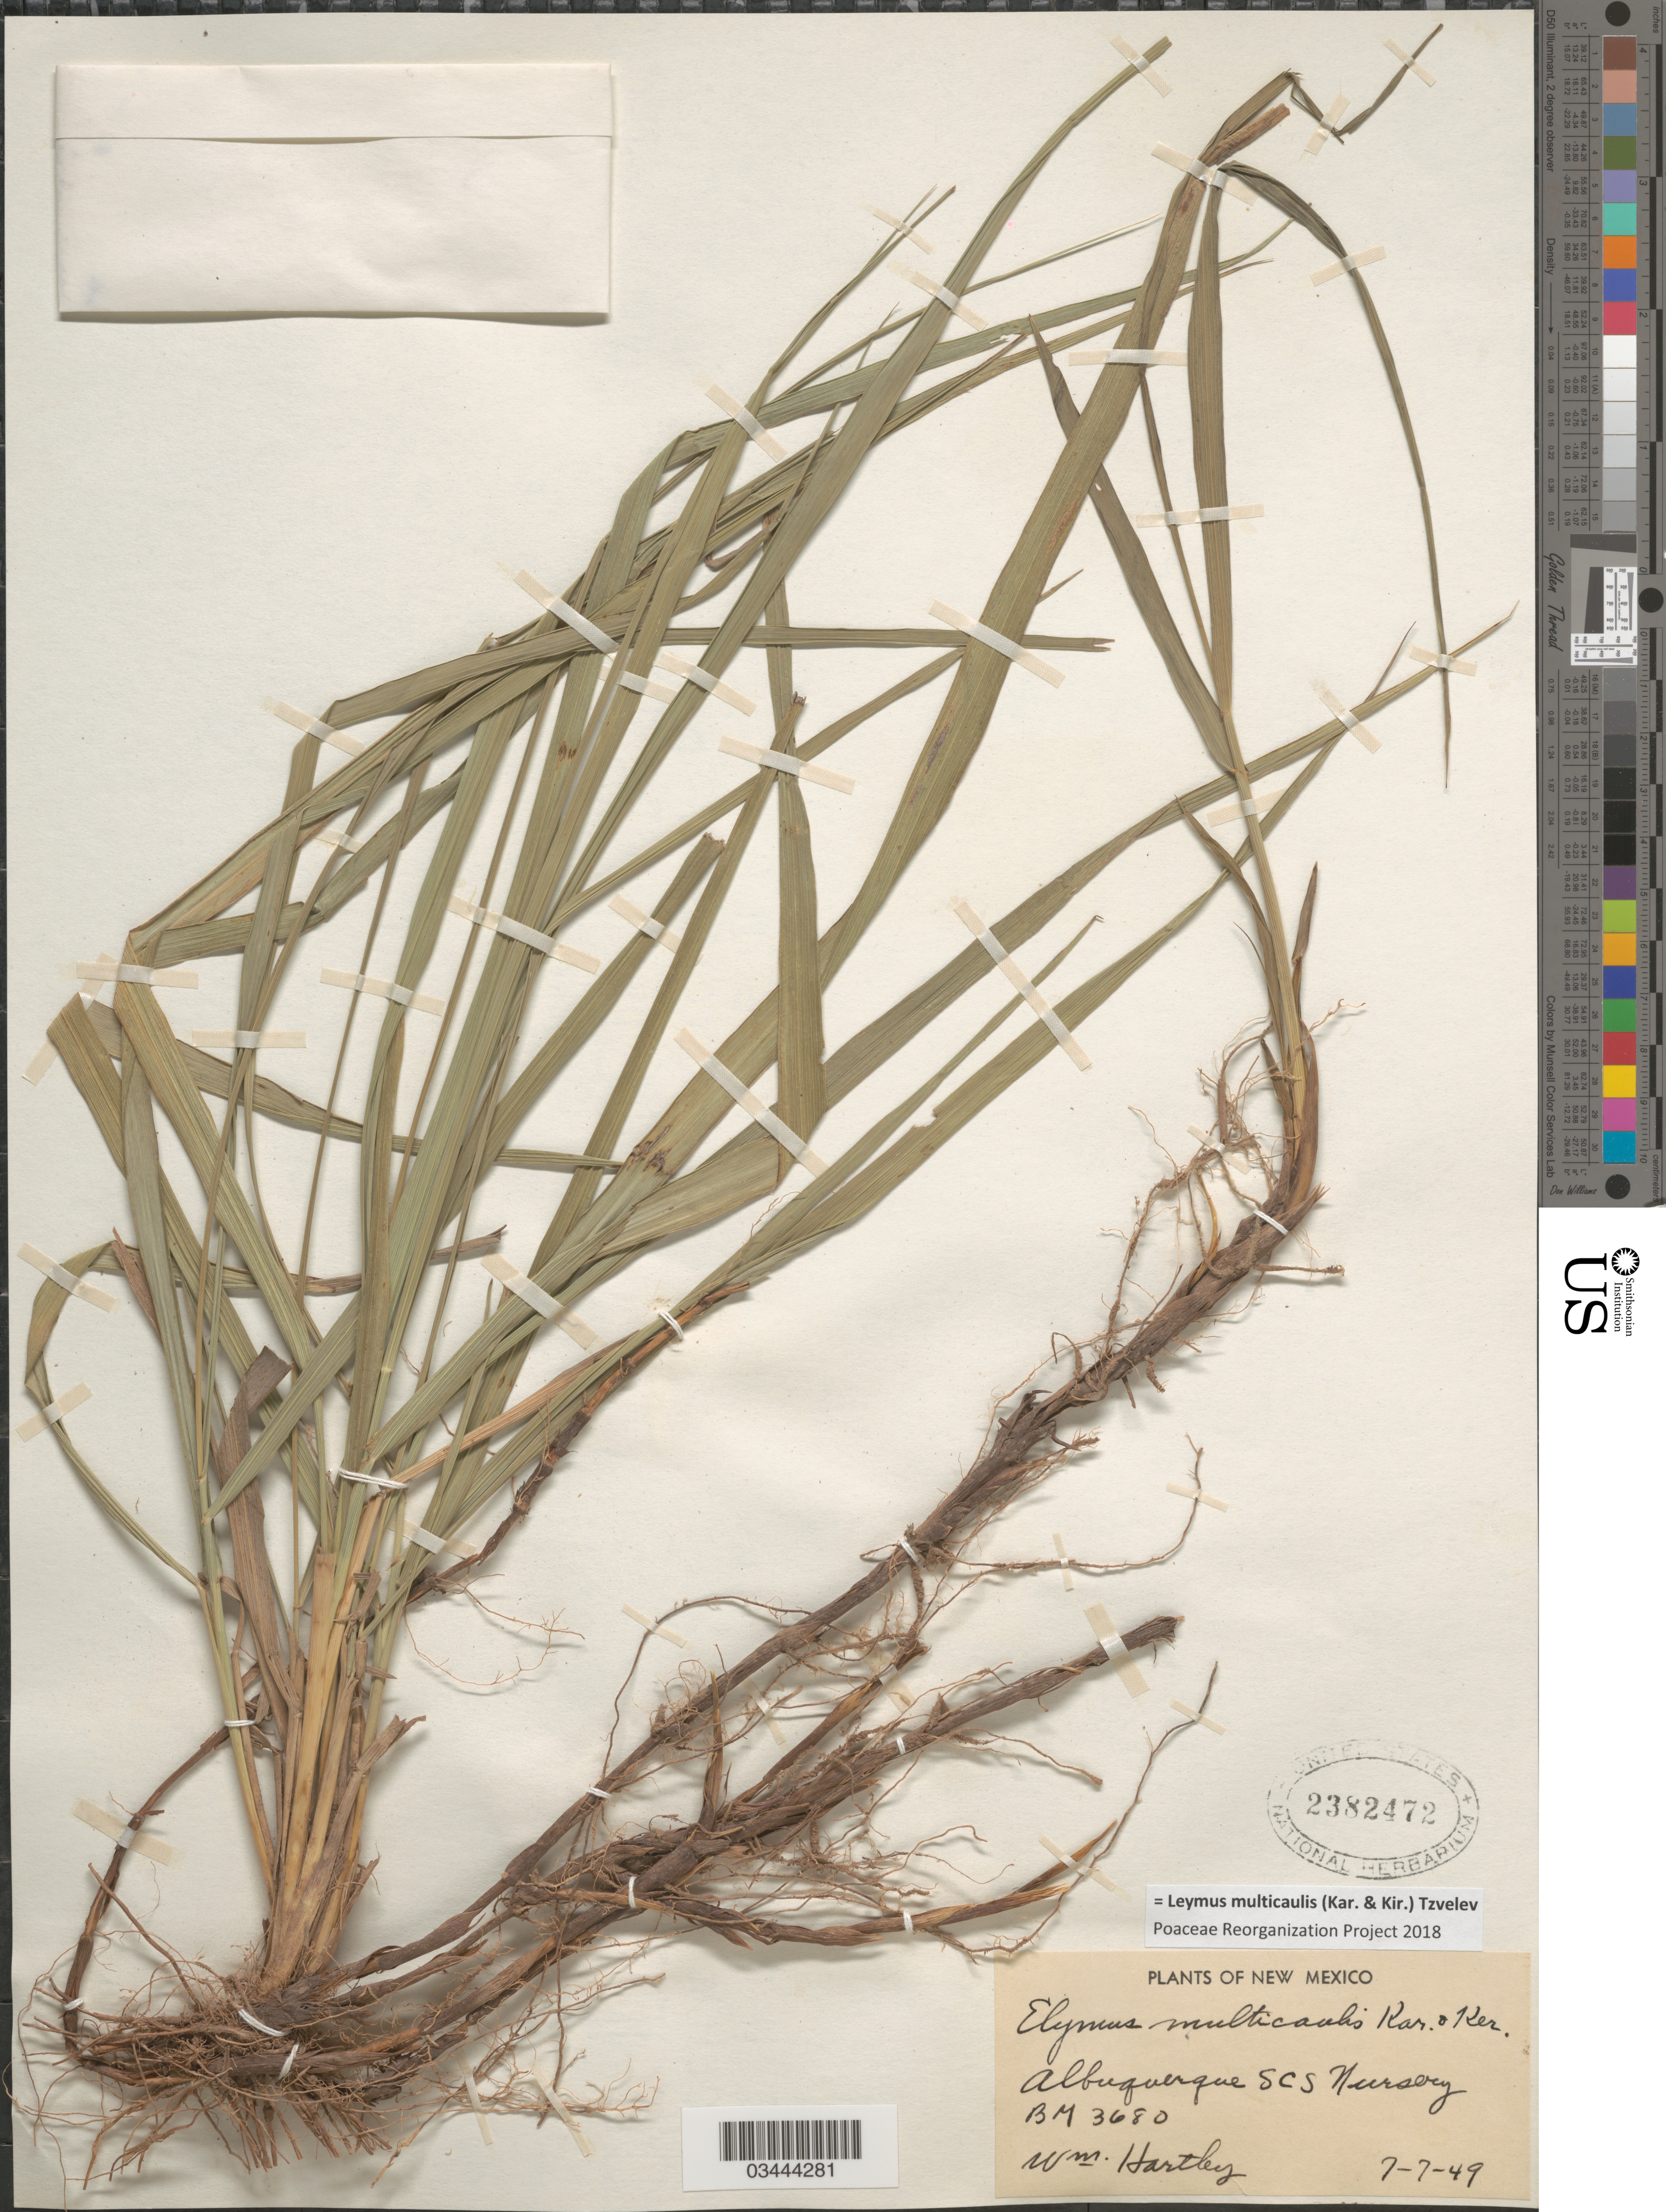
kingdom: Plantae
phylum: Tracheophyta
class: Liliopsida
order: Poales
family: Poaceae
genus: Leymus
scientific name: Leymus multicaulis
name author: (Kar. & Kir.) Tzvelev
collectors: W. Hartley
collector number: BM 3680?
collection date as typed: Transcribed d/m/y: 7/7/49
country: United States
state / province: New Mexico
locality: Albuquerque SCS Nursery.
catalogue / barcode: US 2382472